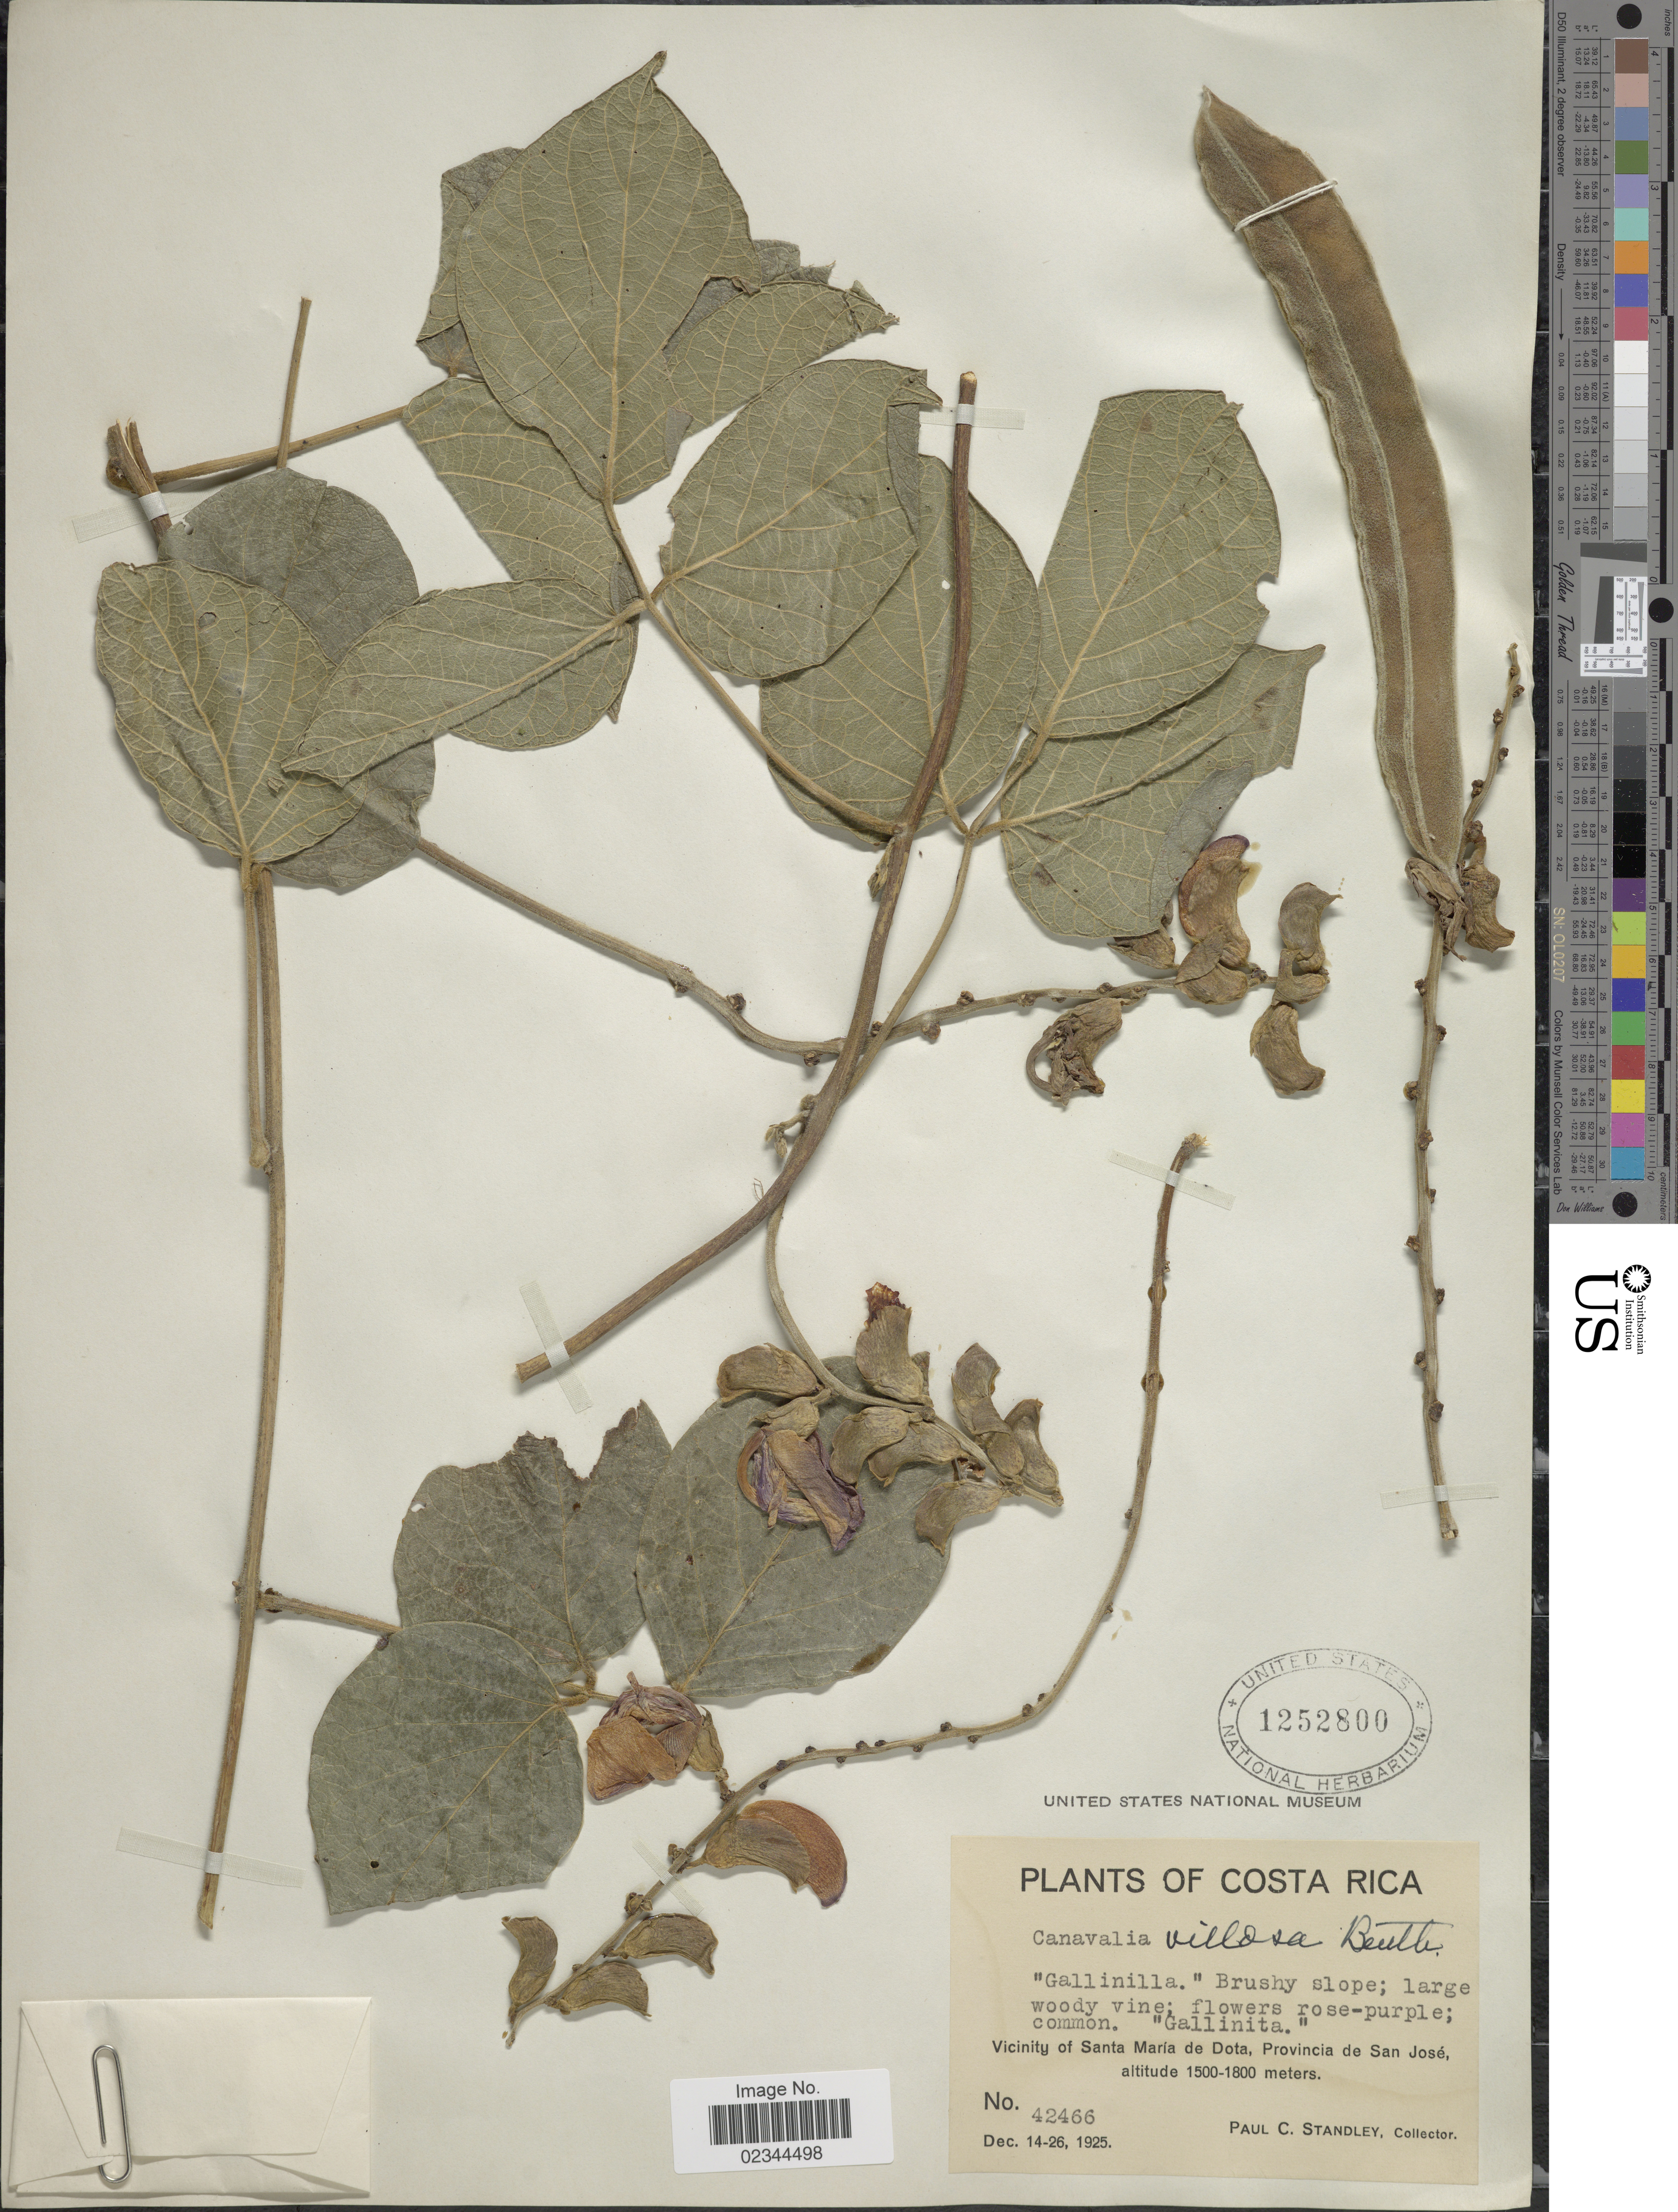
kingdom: Plantae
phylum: Tracheophyta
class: Magnoliopsida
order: Fabales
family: Fabaceae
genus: Canavalia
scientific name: Canavalia villosa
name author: Benth.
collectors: P. C. Standley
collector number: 42466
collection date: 1925-12-14/1925-12-26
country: Costa Rica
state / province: San José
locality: Vicinity of Santa Maria de Dota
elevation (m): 1500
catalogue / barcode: US 1252800